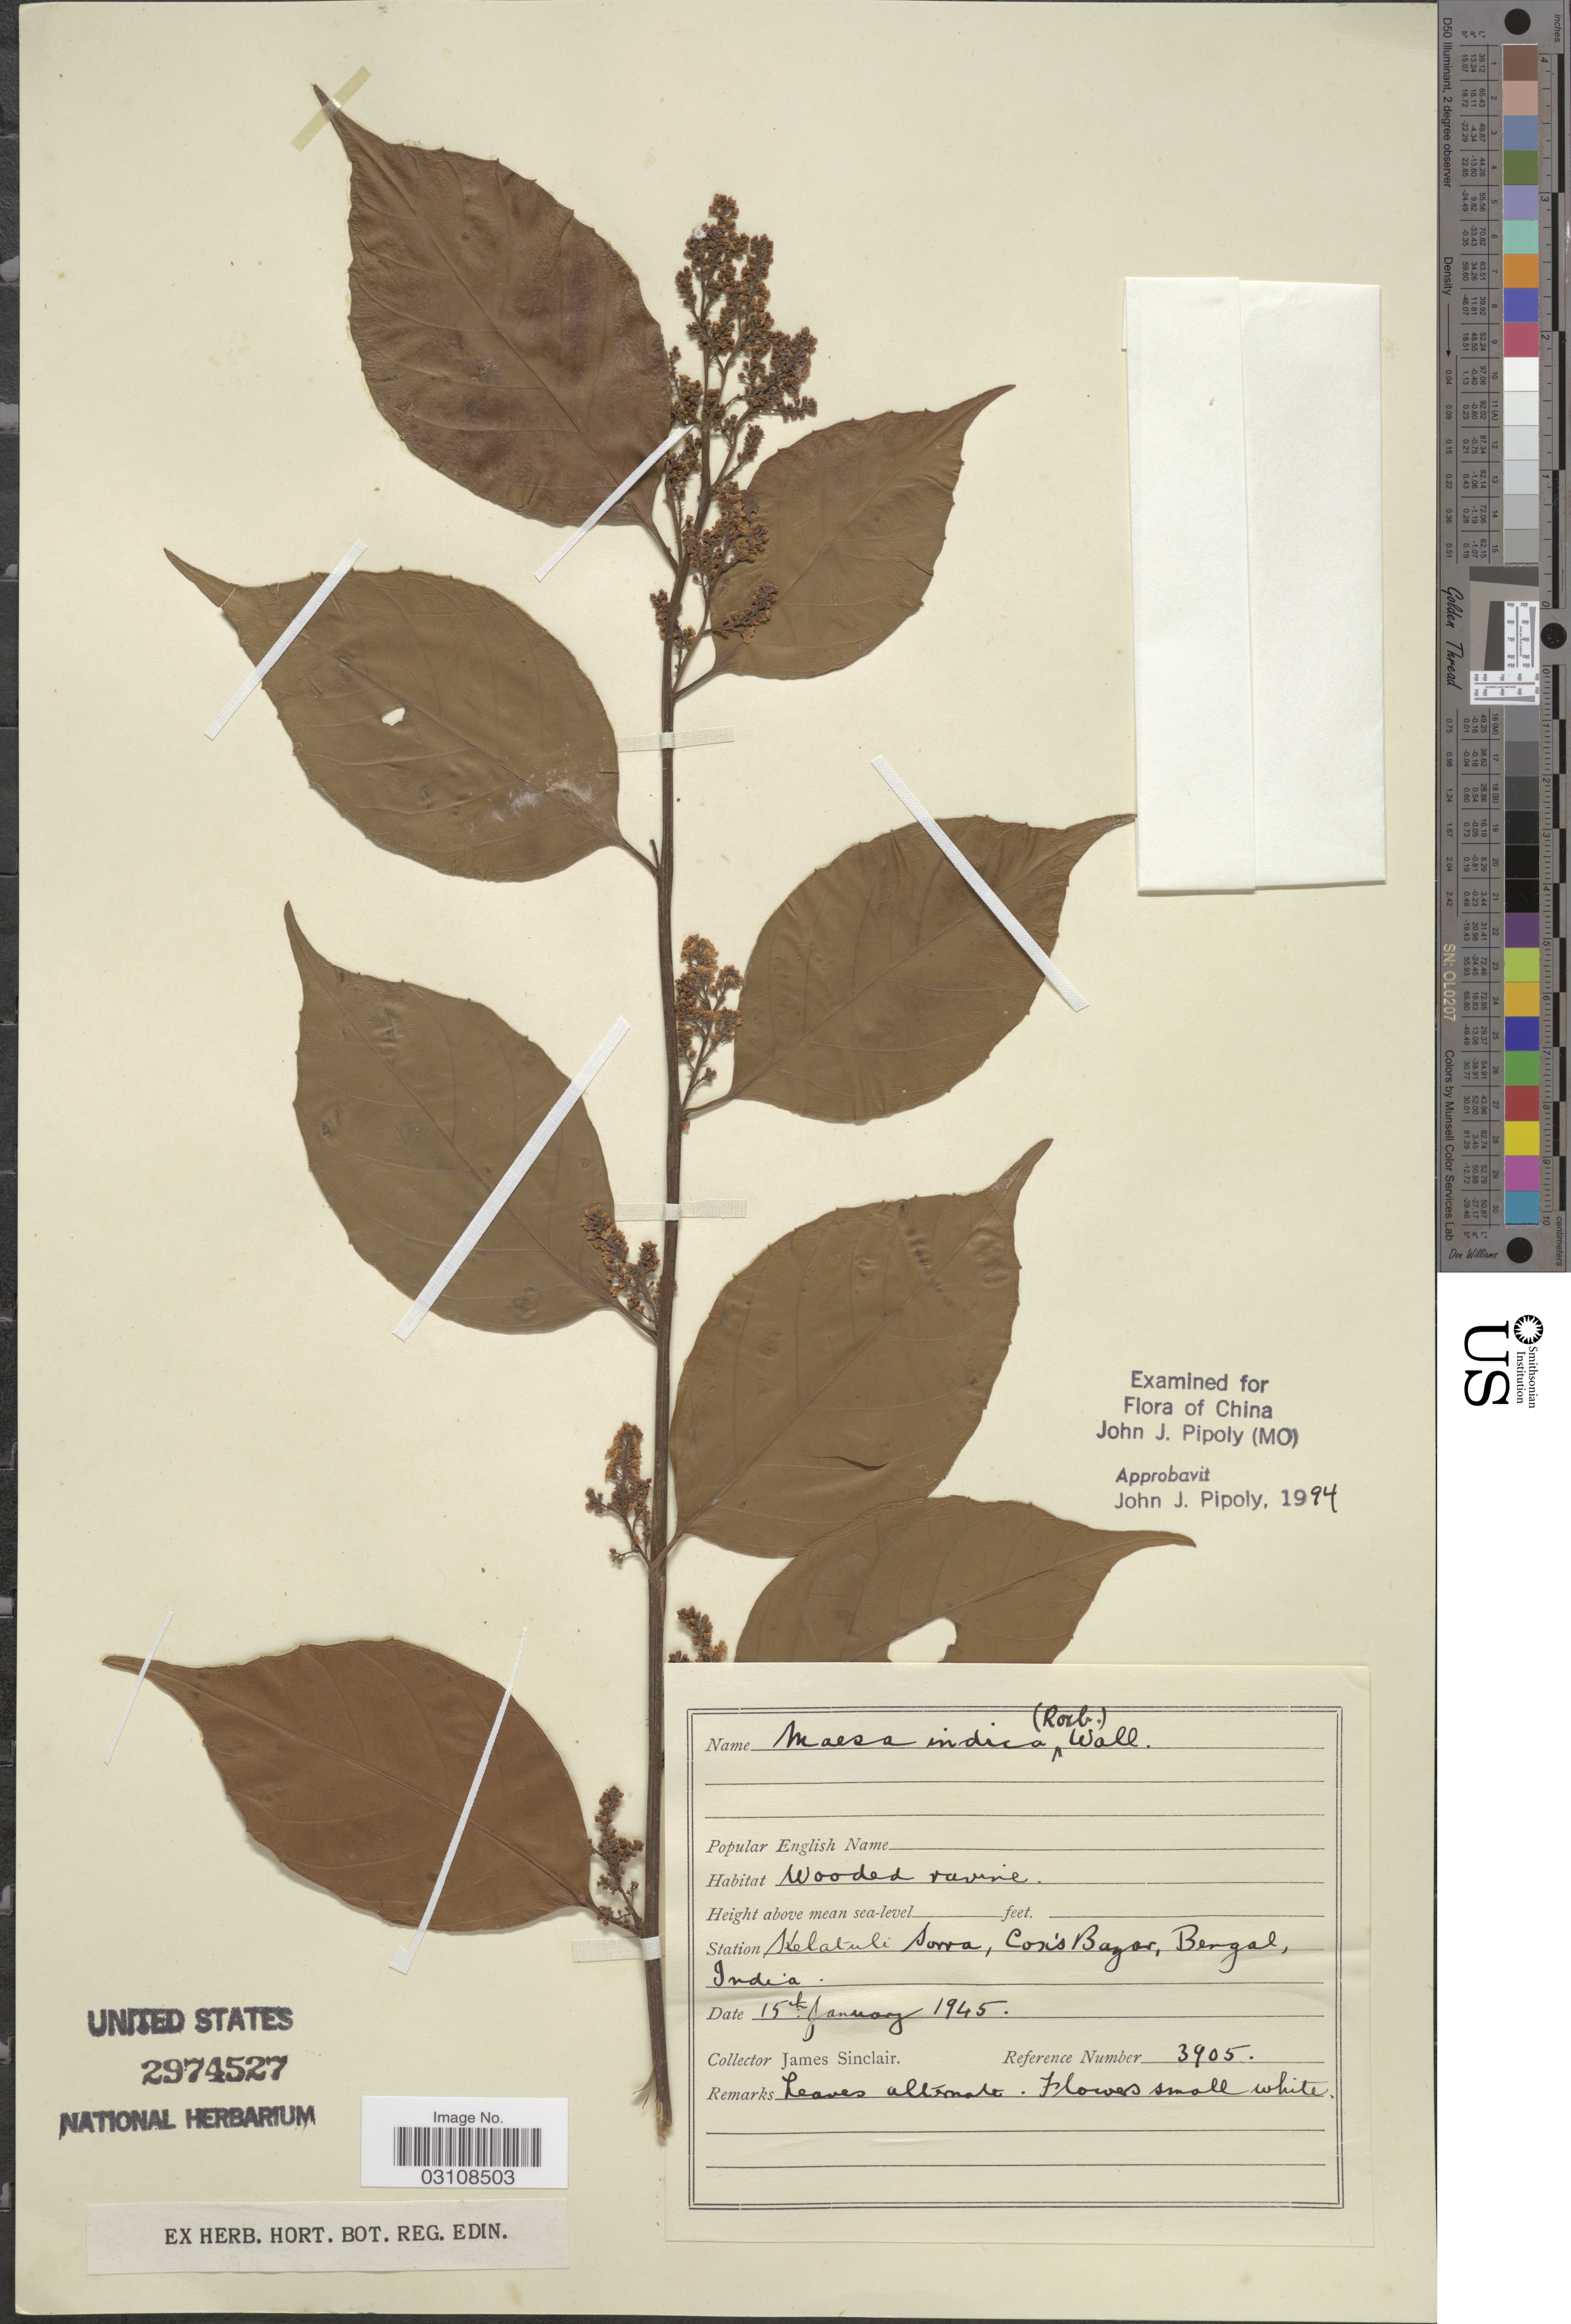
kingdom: Plantae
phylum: Tracheophyta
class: Magnoliopsida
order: Ericales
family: Primulaceae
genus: Maesa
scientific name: Maesa indica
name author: (Roxb.) A. DC.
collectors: J. Sinclair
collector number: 3905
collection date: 1945-01-15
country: Bangladesh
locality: Station Kelatuli Sorra, Cox's Bazar, Bengal.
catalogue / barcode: US 2974527